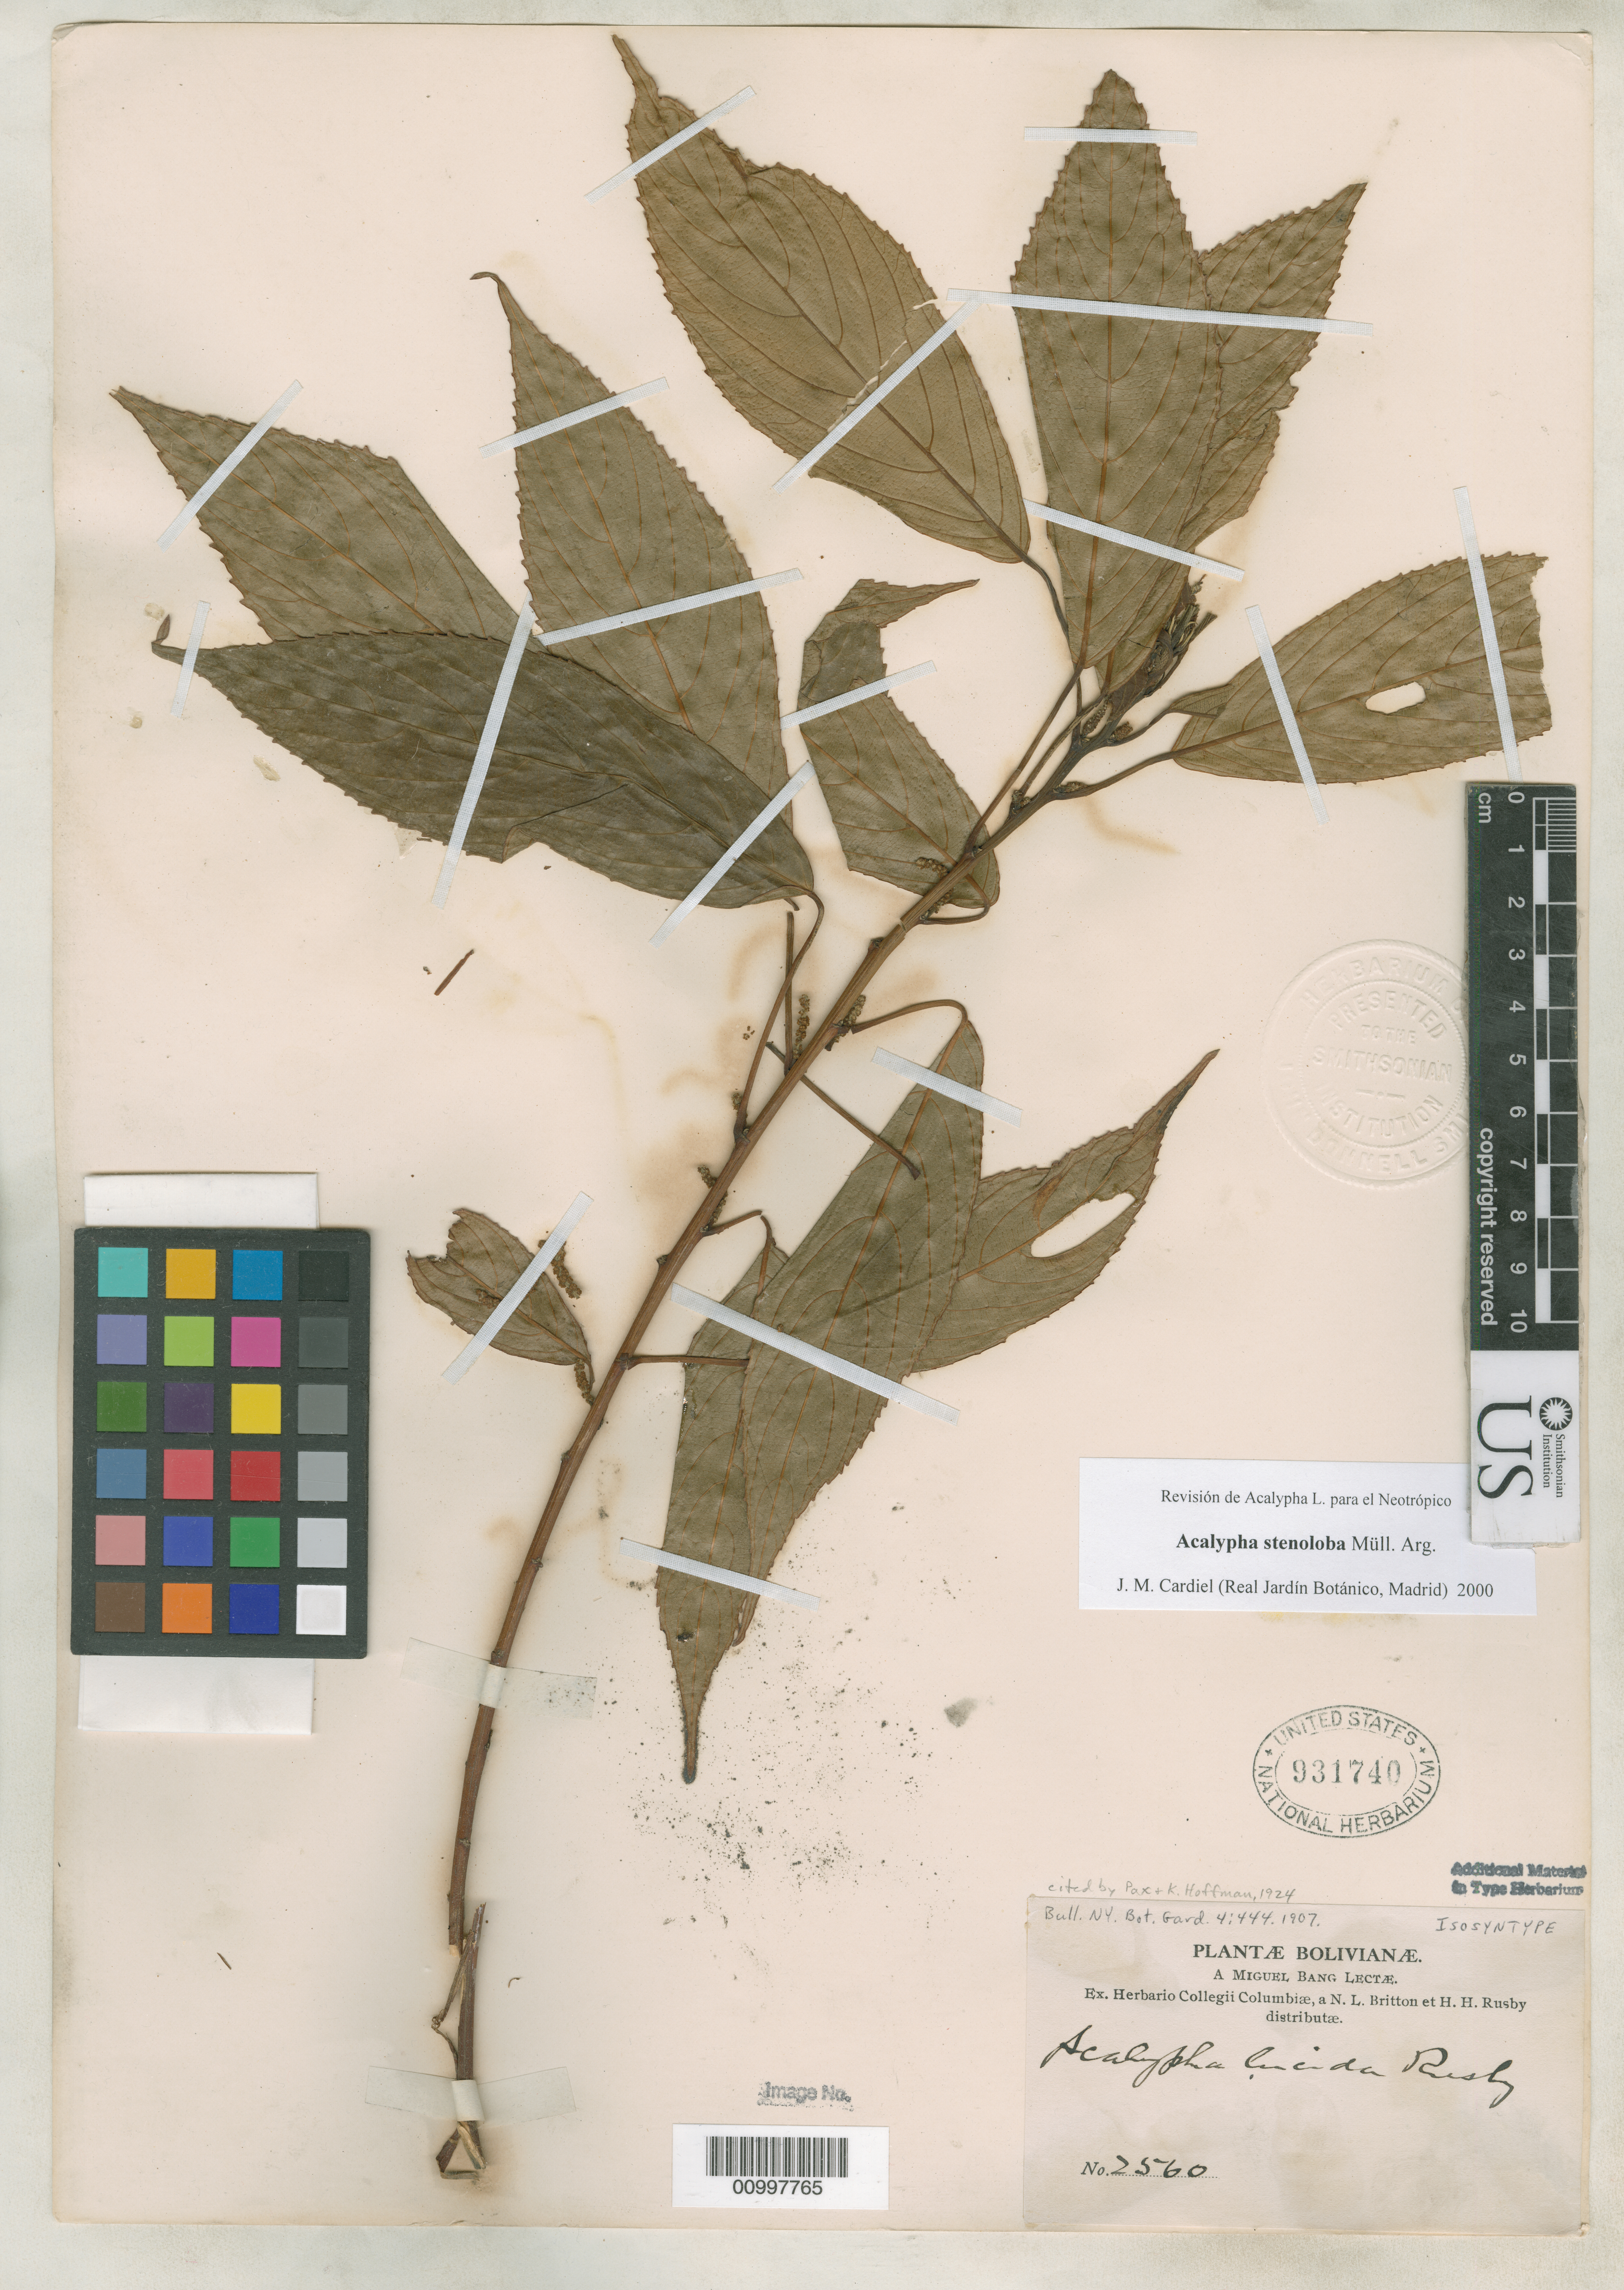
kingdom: Plantae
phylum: Tracheophyta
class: Magnoliopsida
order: Malpighiales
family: Euphorbiaceae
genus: Acalypha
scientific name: Acalypha lucida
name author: Rusby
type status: Isosyntype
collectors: M. Bang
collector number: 2560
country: Bolivia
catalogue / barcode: US 931740